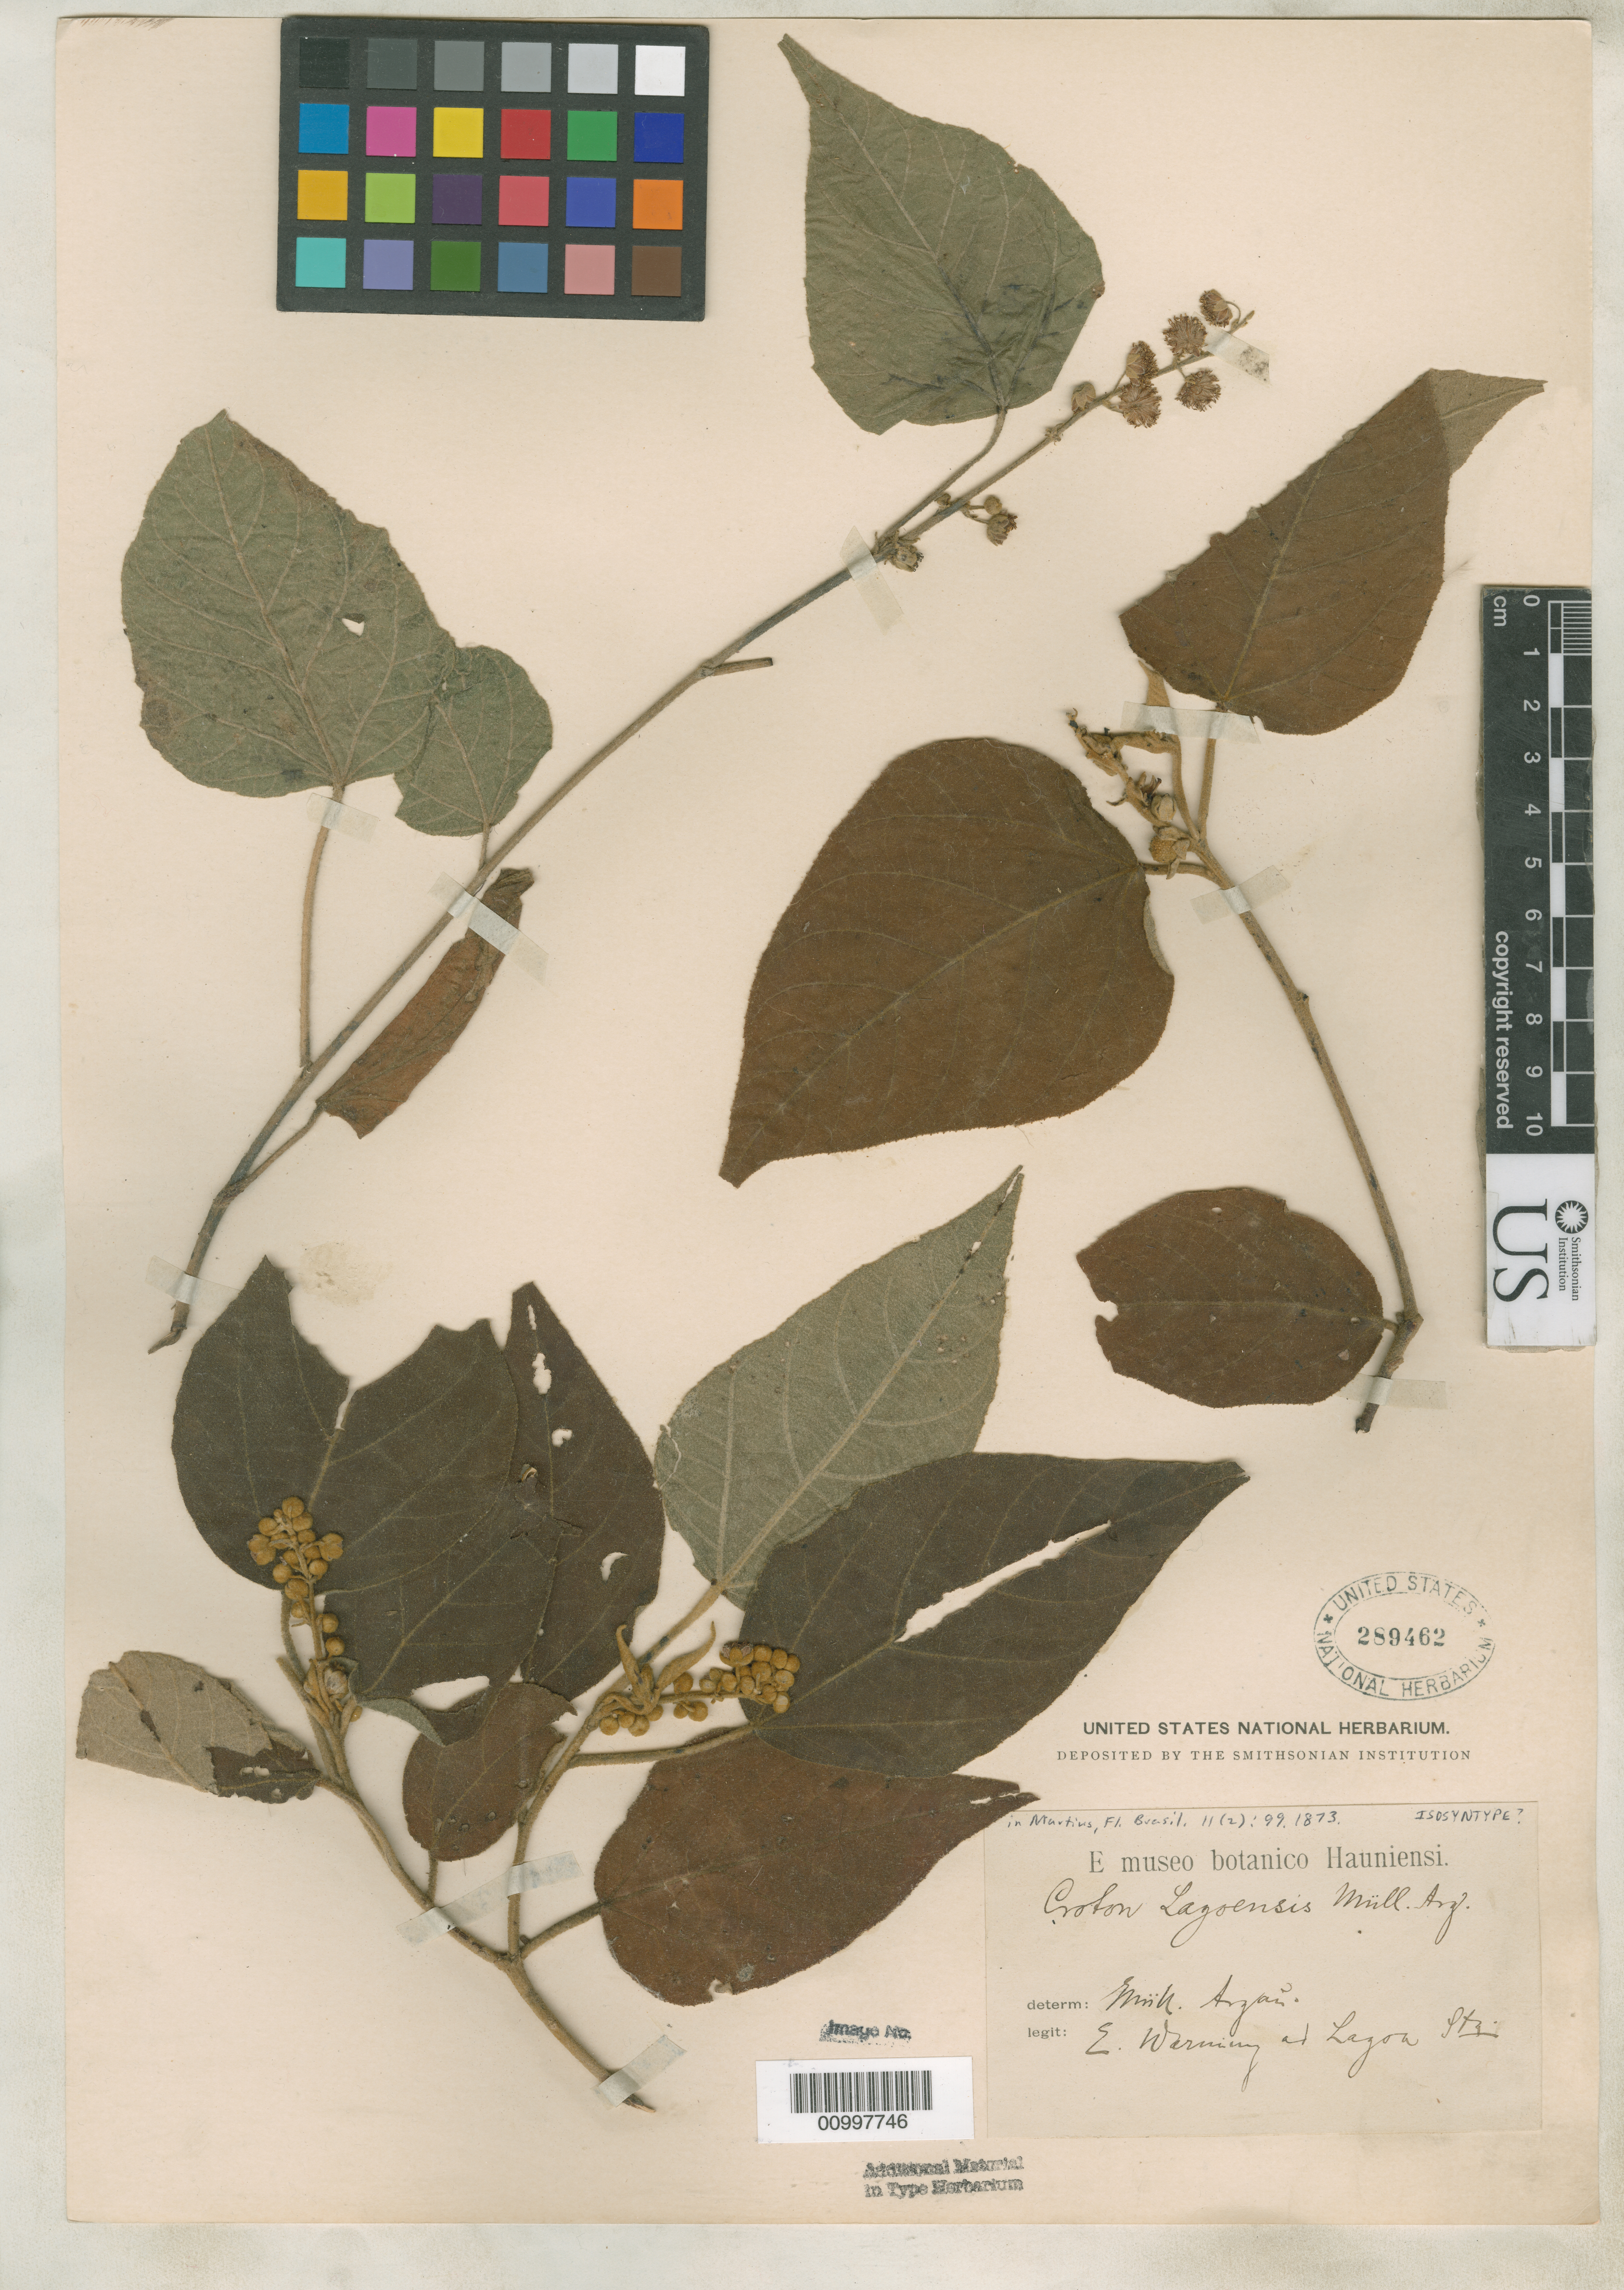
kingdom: Plantae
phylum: Tracheophyta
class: Magnoliopsida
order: Malpighiales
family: Euphorbiaceae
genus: Croton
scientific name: Croton lagoensis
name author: Müll. Arg. in Mart.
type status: Possible Isosyntype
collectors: E. Warming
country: Brazil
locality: Ad Lagoa.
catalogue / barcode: US 289462